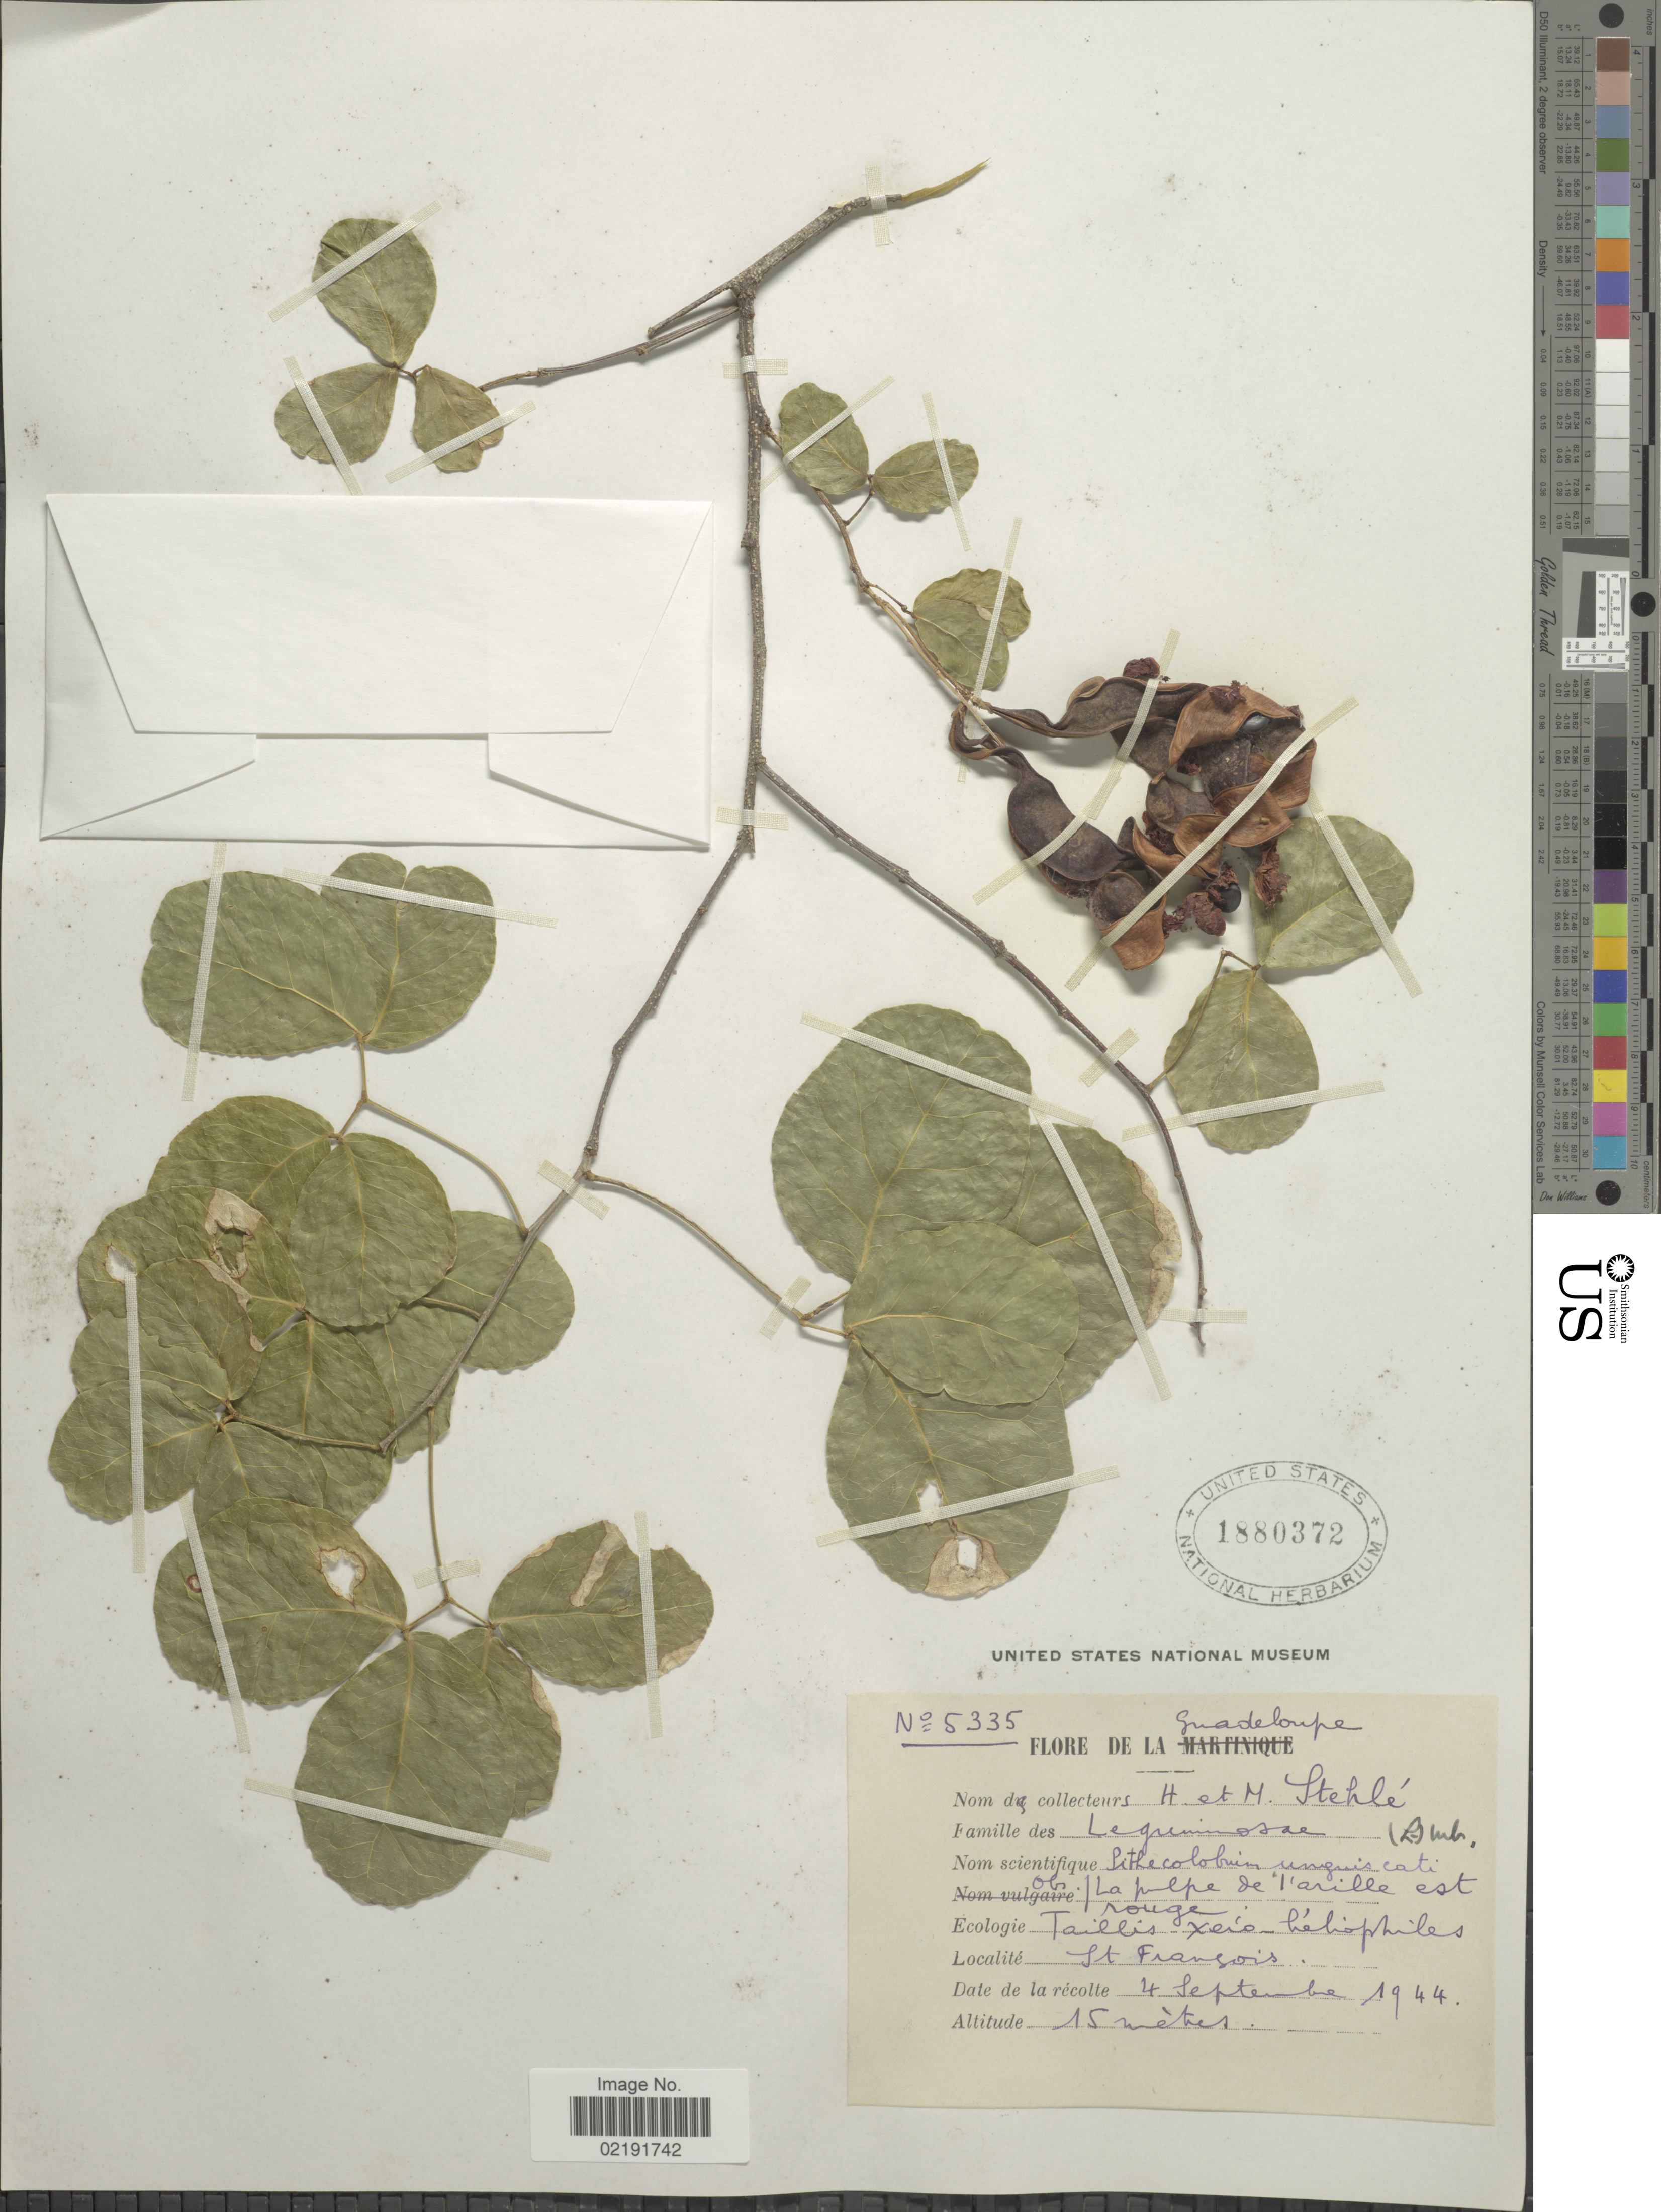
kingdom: Plantae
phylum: Tracheophyta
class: Magnoliopsida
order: Fabales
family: Fabaceae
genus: Pithecellobium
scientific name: Pithecellobium unguis-cati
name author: (L.) Benth.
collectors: H. Stehlé & M. Stehlé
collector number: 5335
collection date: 1944-09-04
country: Guadeloupe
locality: St Fransois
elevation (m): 15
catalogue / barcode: US 1880372